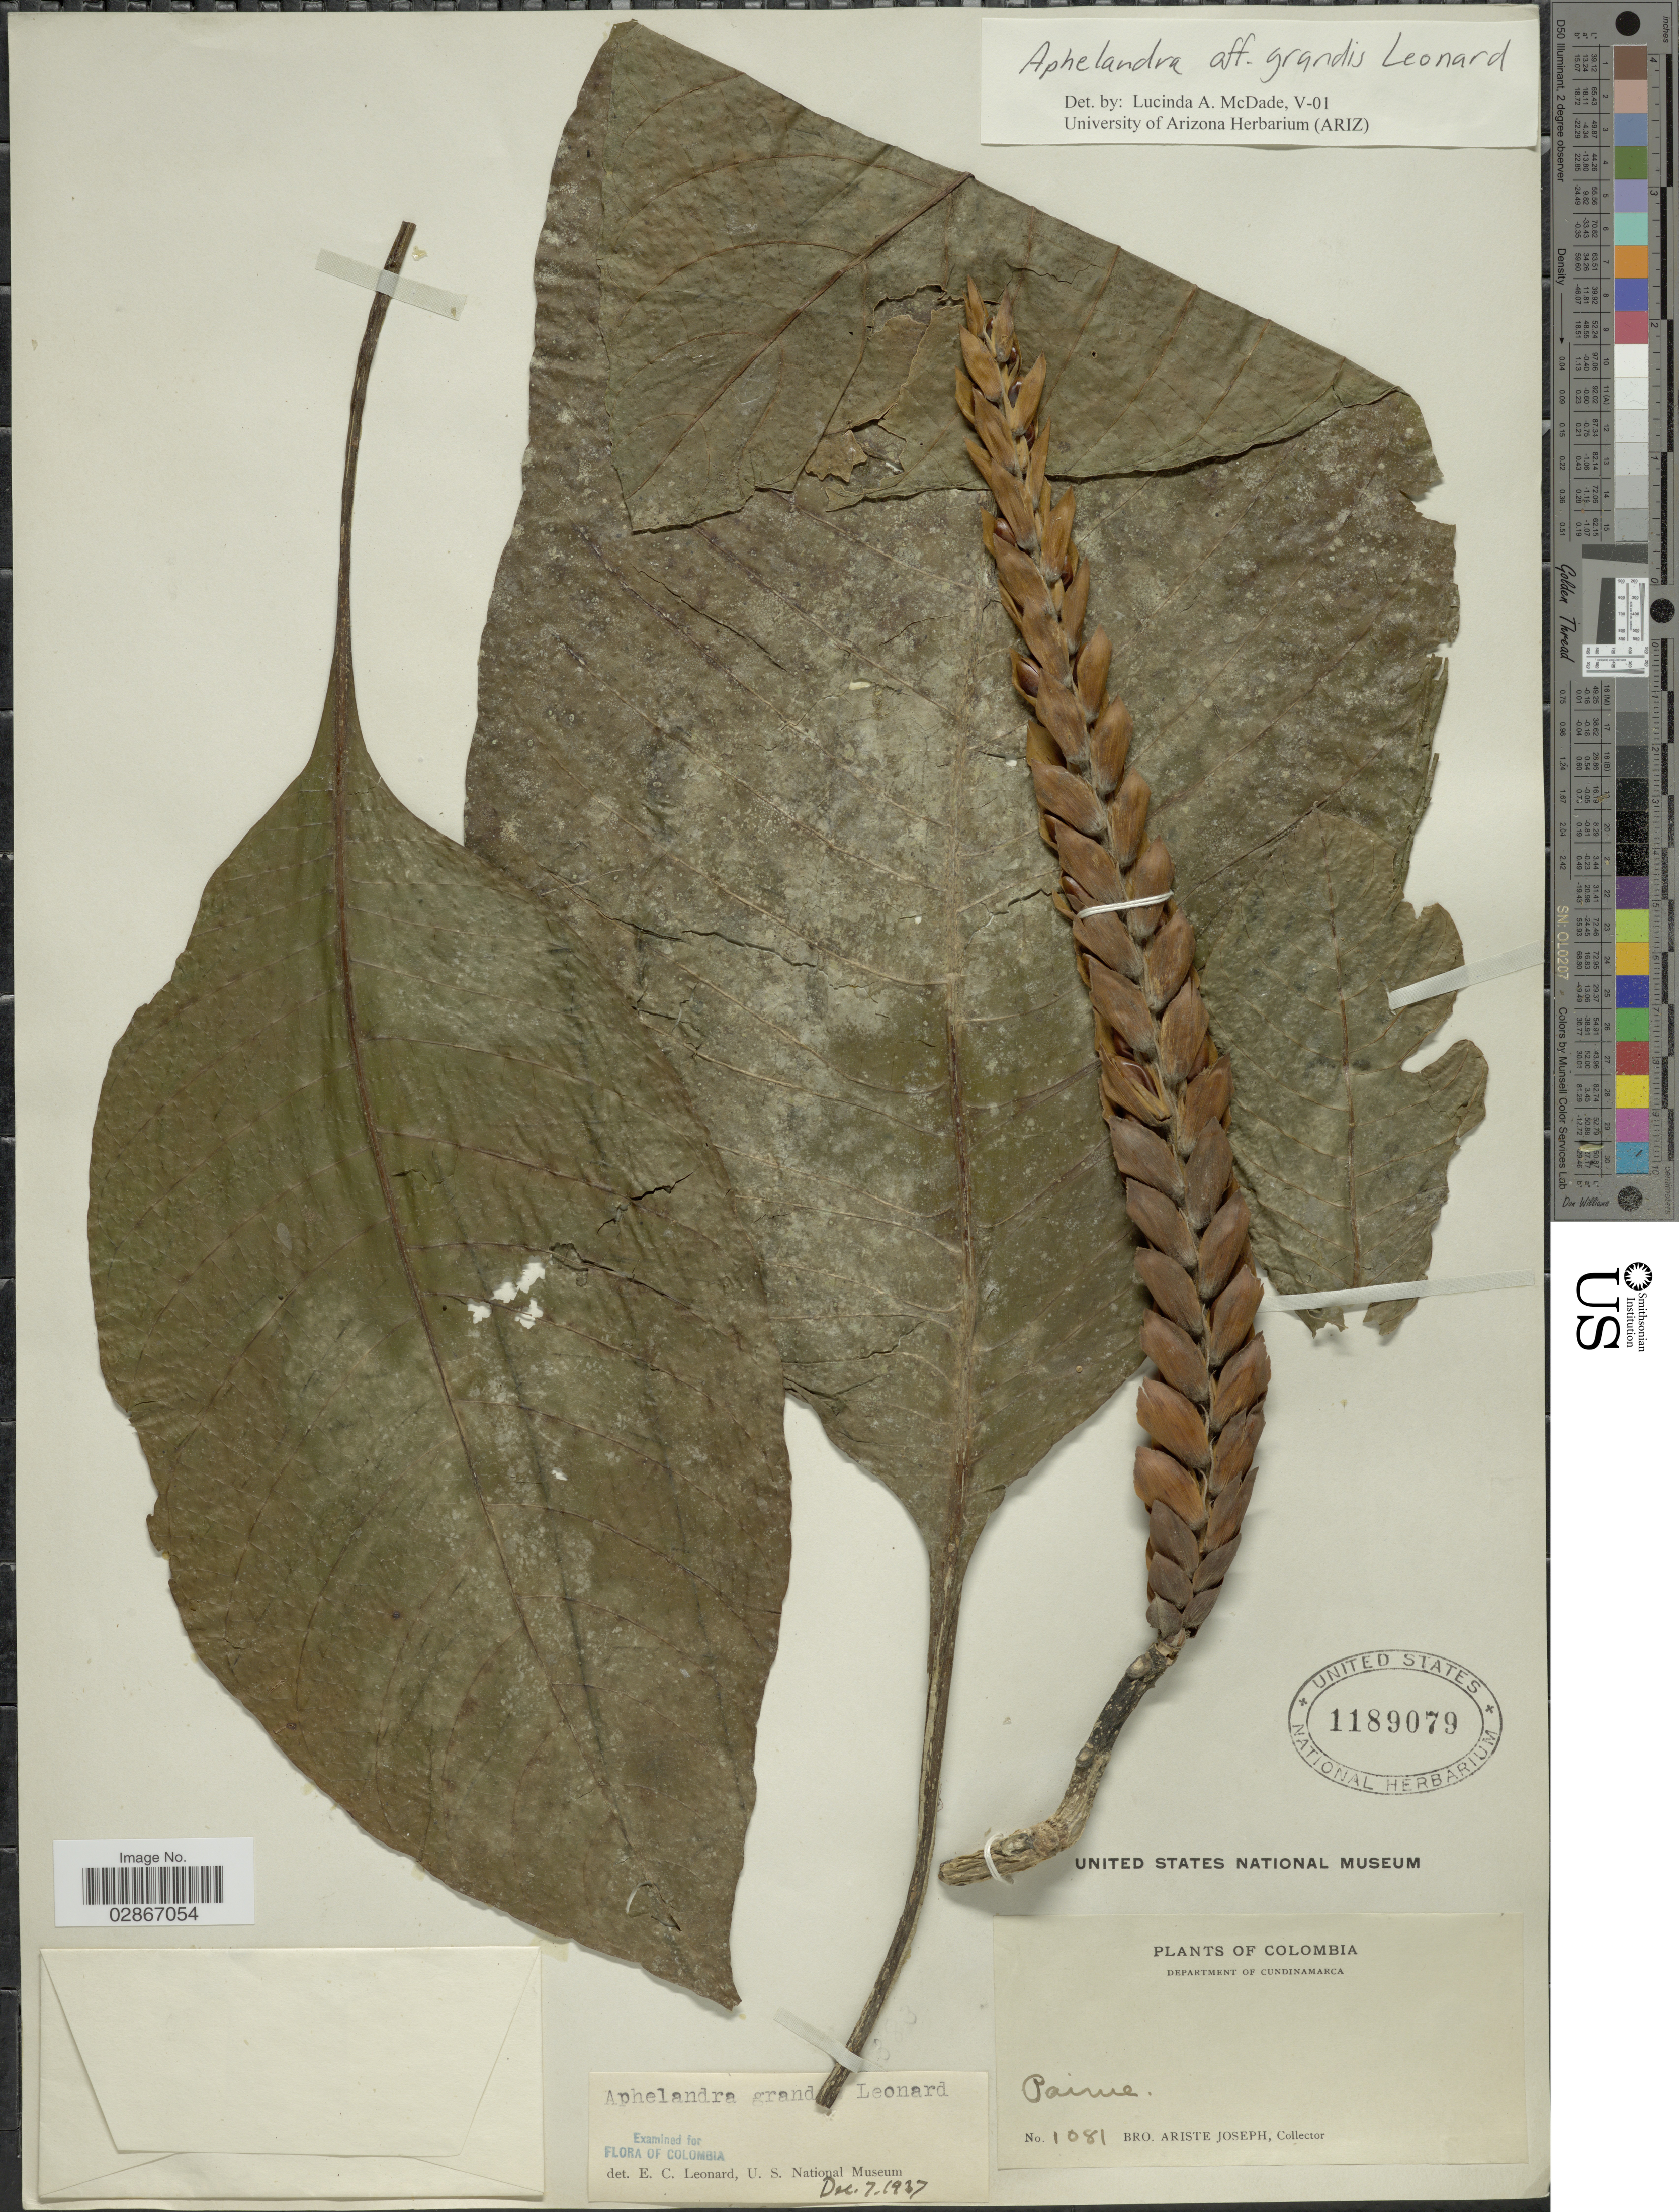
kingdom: Plantae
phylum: Tracheophyta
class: Magnoliopsida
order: Lamiales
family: Acanthaceae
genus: Aphelandra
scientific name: Aphelandra grandis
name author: Leonard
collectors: Bro. Ariste-Joseph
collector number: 1081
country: Colombia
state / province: Cundinamarca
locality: Department of Cundinamarca. Paime.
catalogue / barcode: US 1189079